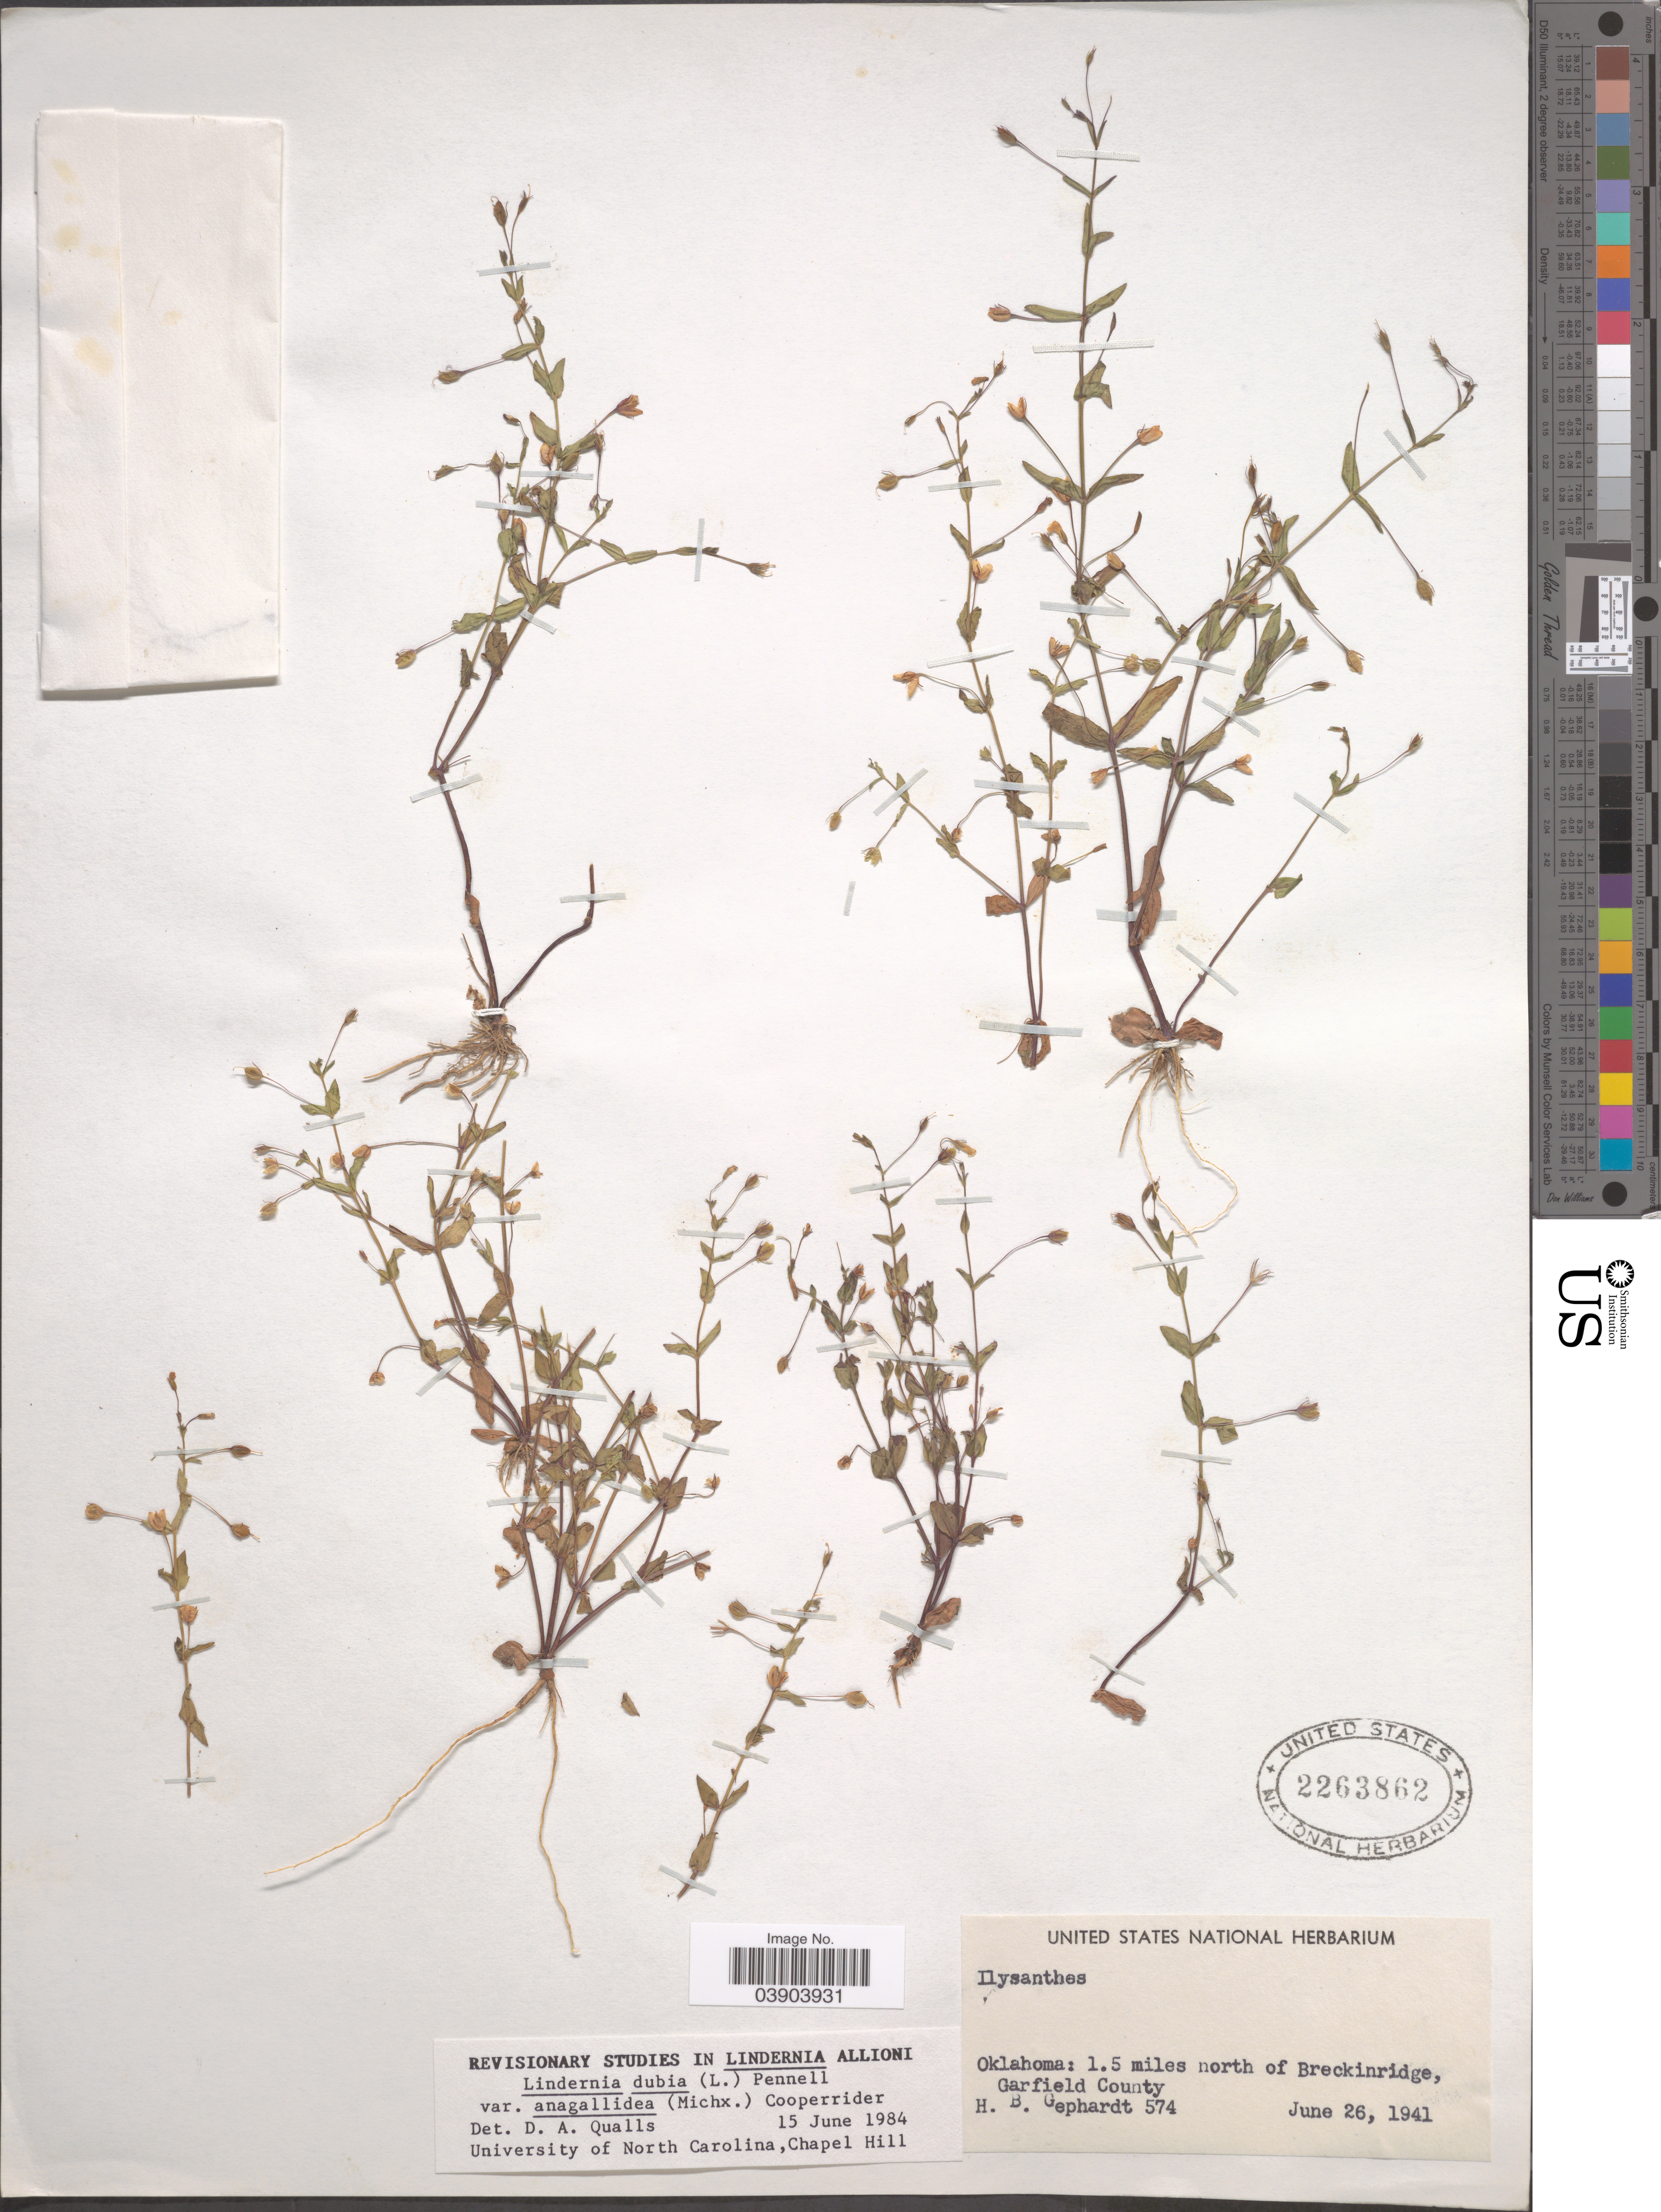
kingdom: Plantae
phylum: Tracheophyta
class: Magnoliopsida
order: Lamiales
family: Linderniaceae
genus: Lindernia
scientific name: Lindernia dubia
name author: (L.) Pennell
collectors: H. Gephardt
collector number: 574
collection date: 1941-06-26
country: United States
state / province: Oklahoma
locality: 1.5 miles north of Breckinridge, Garfield County.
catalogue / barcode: US 2263862